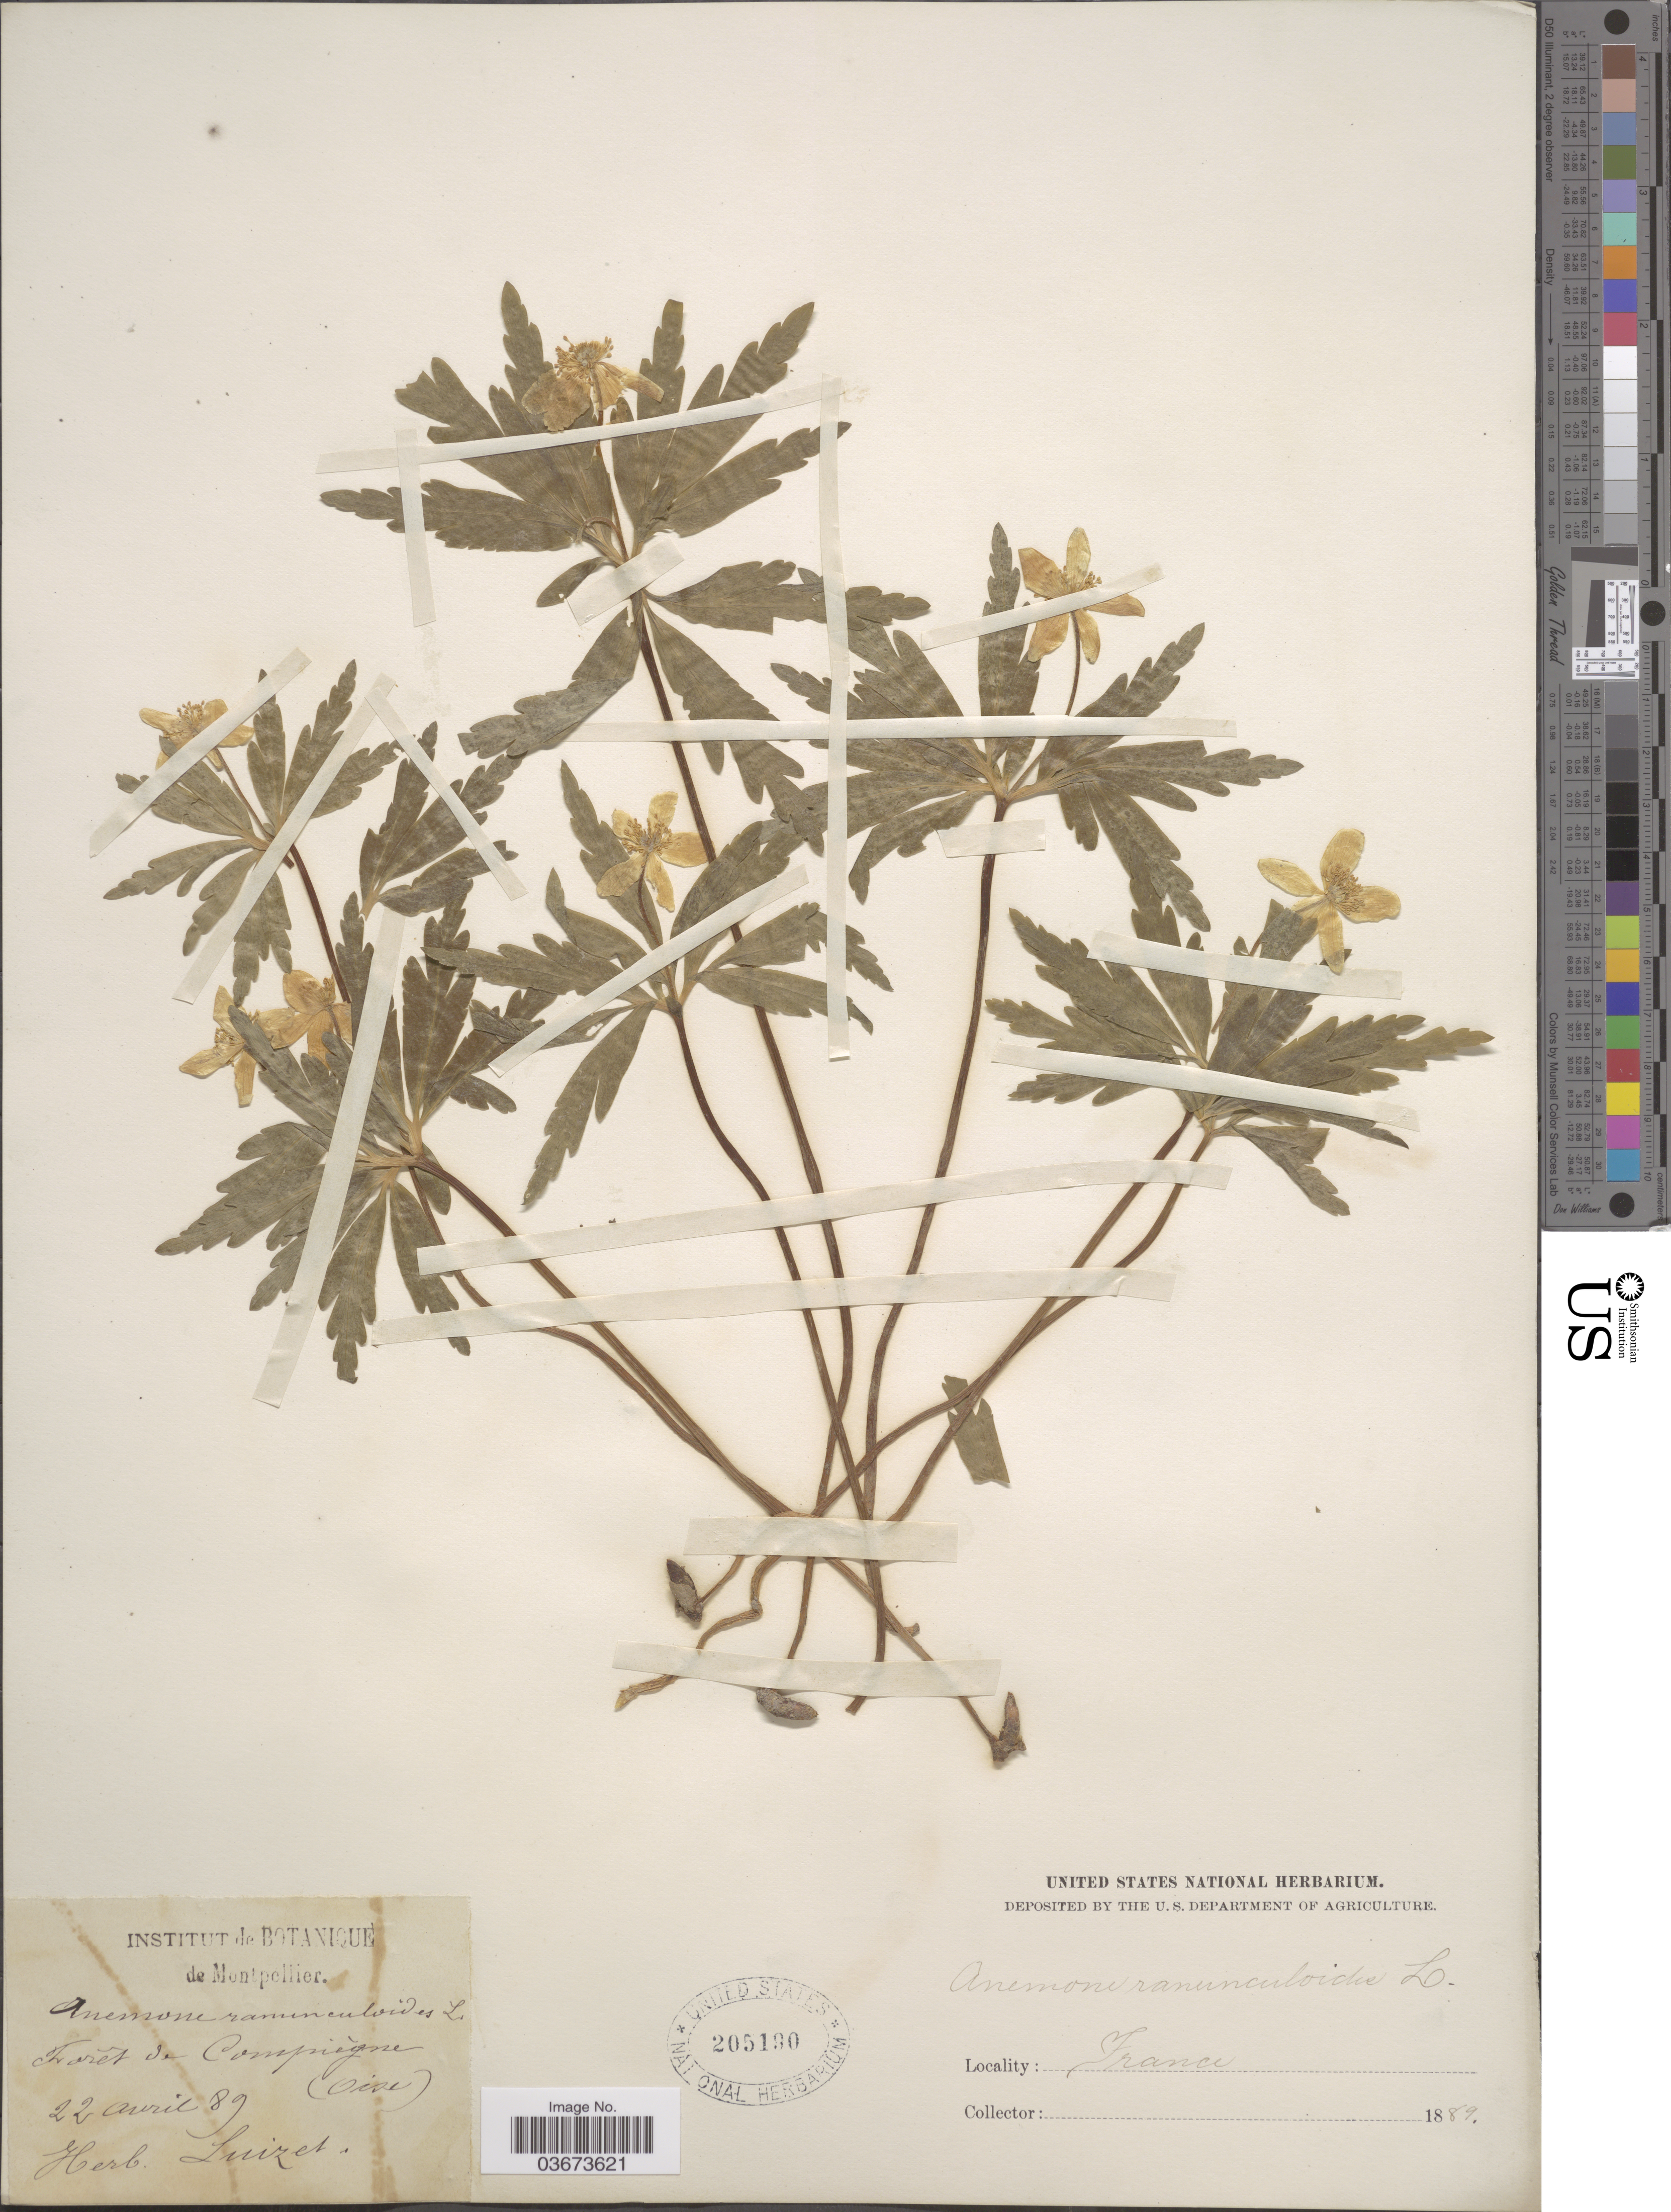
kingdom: Plantae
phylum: Tracheophyta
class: Magnoliopsida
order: Ranunculales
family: Ranunculaceae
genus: Anemone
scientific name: Anemone ranunculoides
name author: L.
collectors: Ex herb. D. Luizet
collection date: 1889-04-22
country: France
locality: Forêt de Compiegne.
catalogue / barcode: US 205190